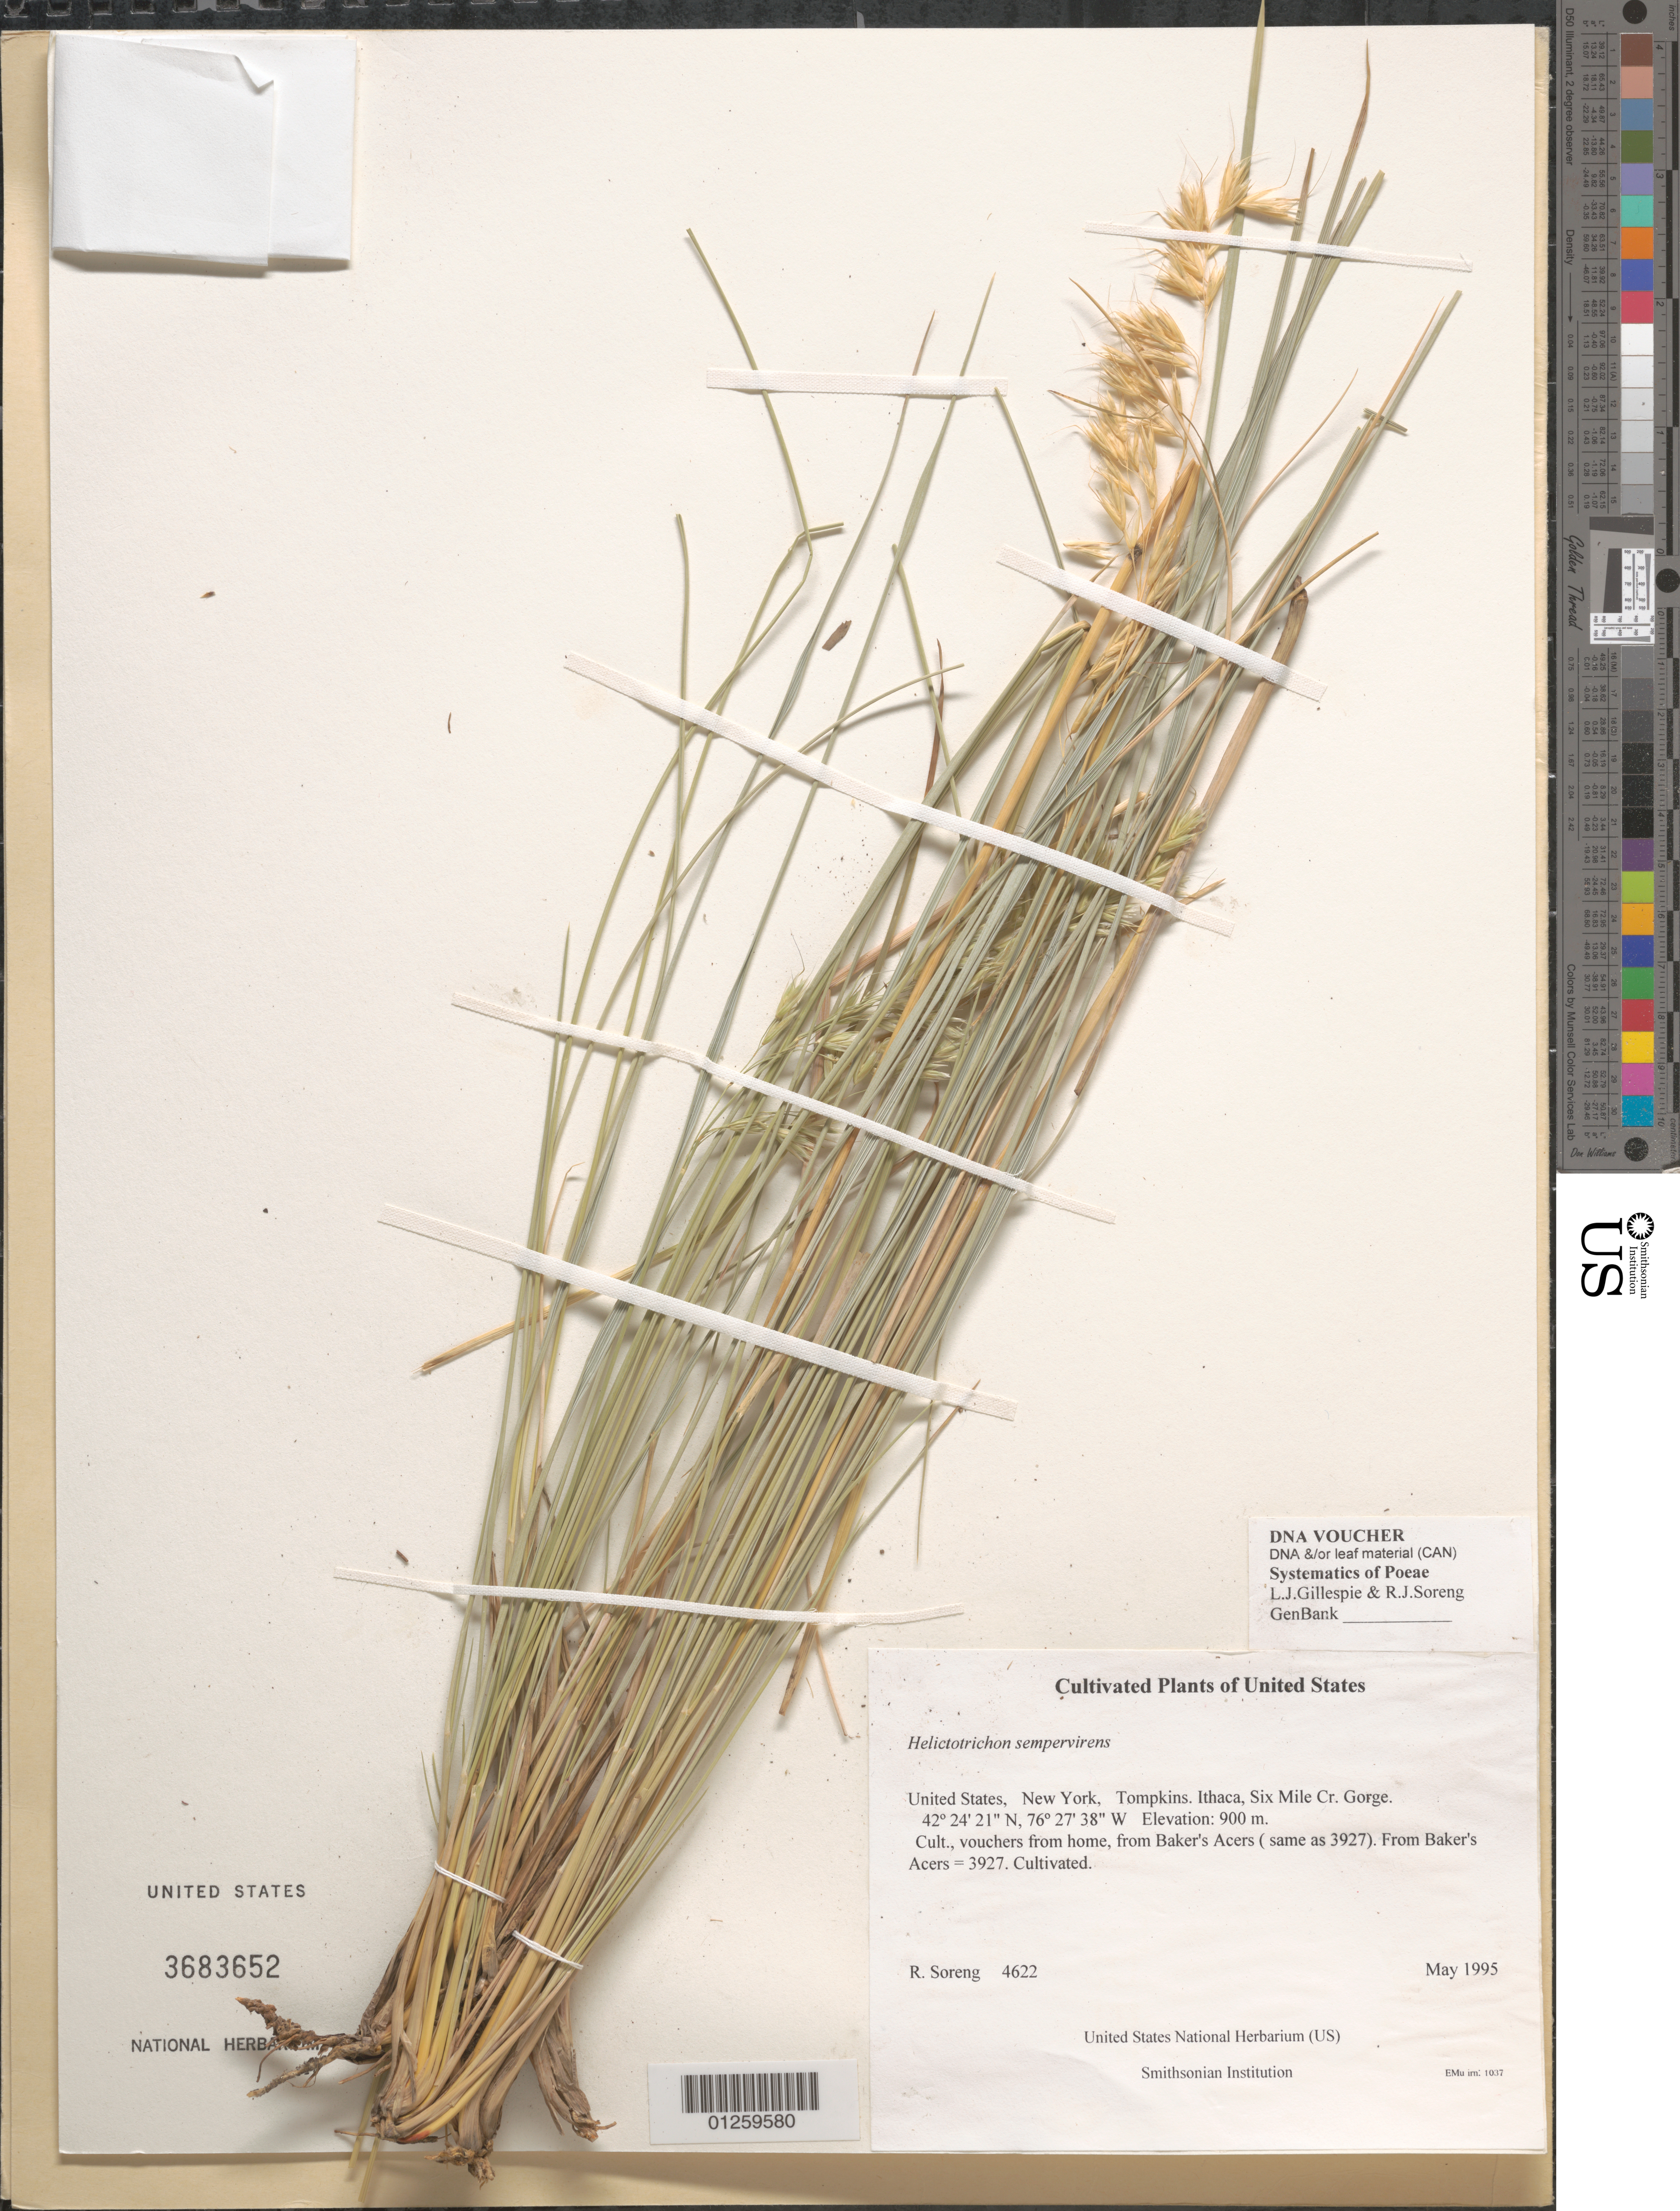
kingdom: Plantae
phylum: Tracheophyta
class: Liliopsida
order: Poales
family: Poaceae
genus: Helictotrichon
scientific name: Helictotrichon sempervirens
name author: (Vill.) Pilg.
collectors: R. J. Soreng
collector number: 4622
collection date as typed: May 1995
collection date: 1995-05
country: United States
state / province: New York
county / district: Tompkins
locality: Ithaca, Six Mile Cr. Gorge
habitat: Cult., vouchers from home, from Baker's Acers ( same as 3927)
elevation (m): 900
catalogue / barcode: US 3683652